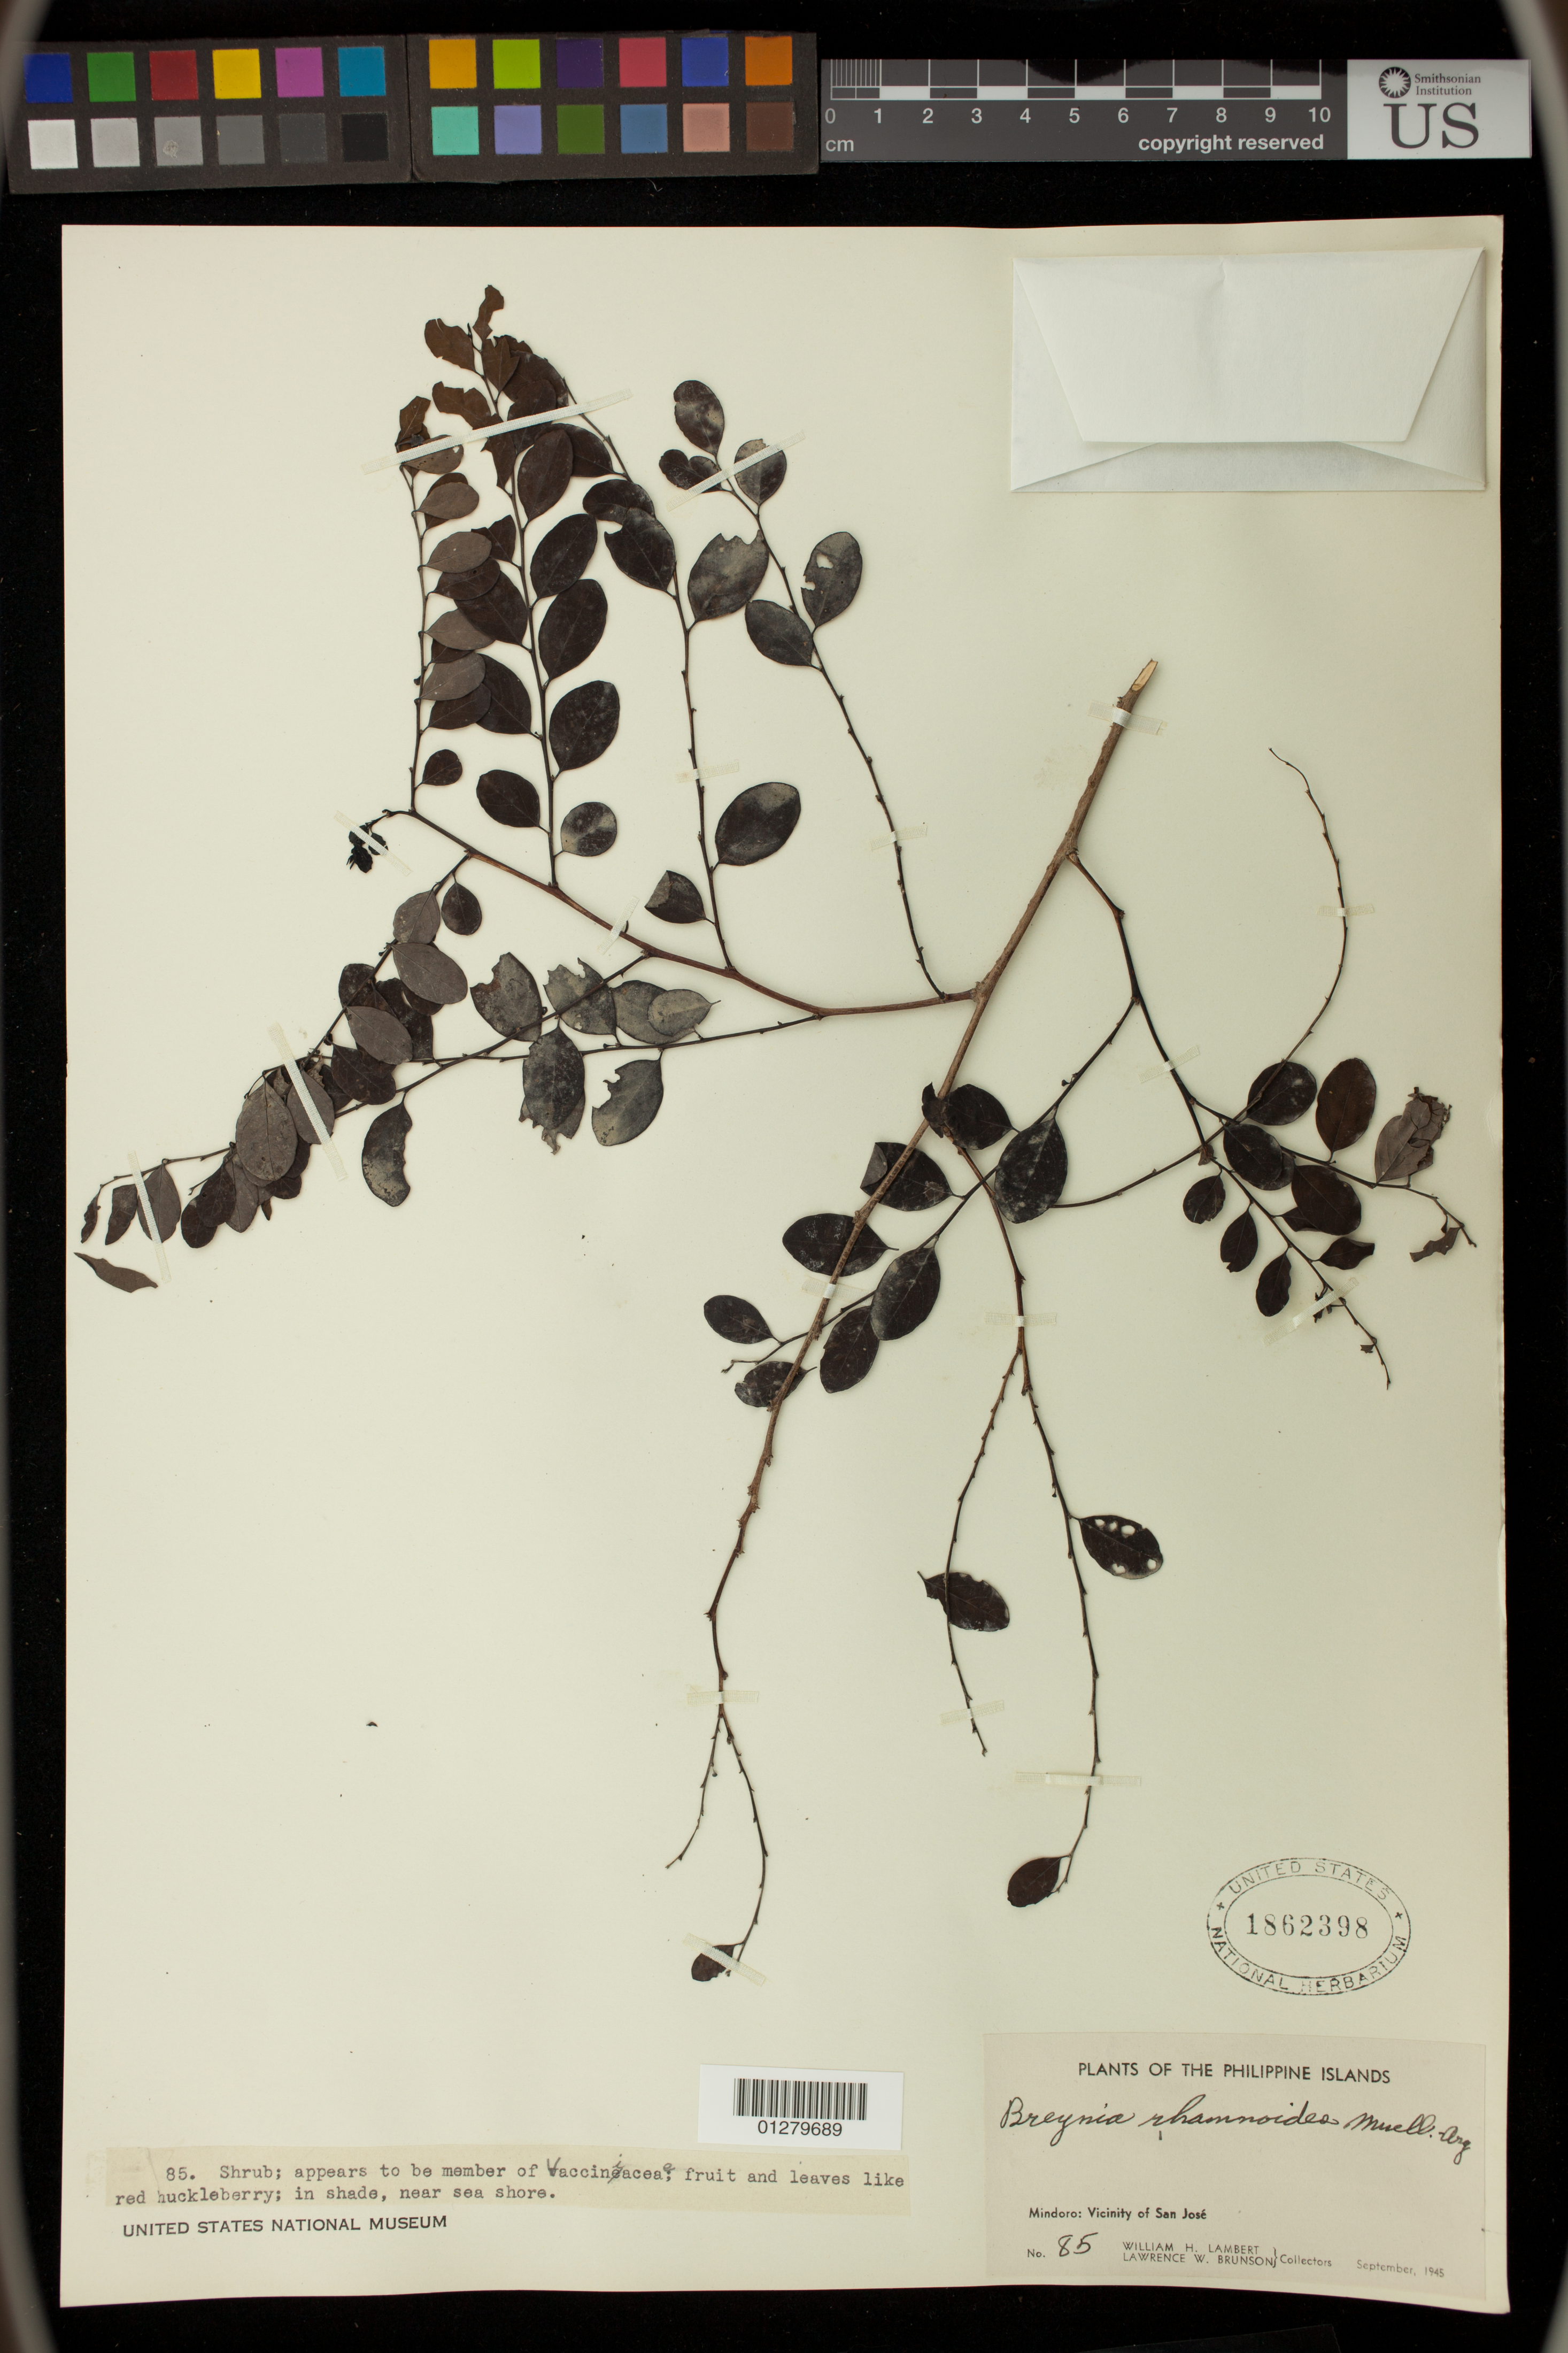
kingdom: Plantae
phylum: Tracheophyta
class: Magnoliopsida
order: Malpighiales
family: Phyllanthaceae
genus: Breynia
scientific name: Breynia vitis-idaea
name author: (Burm. f.) C.E.C. Fisch.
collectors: W. Lambert & L. Brunson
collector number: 85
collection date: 1945-09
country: Philippines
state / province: Mimaropa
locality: Mindoro: Vicinity of San Jose.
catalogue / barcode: US 1862398